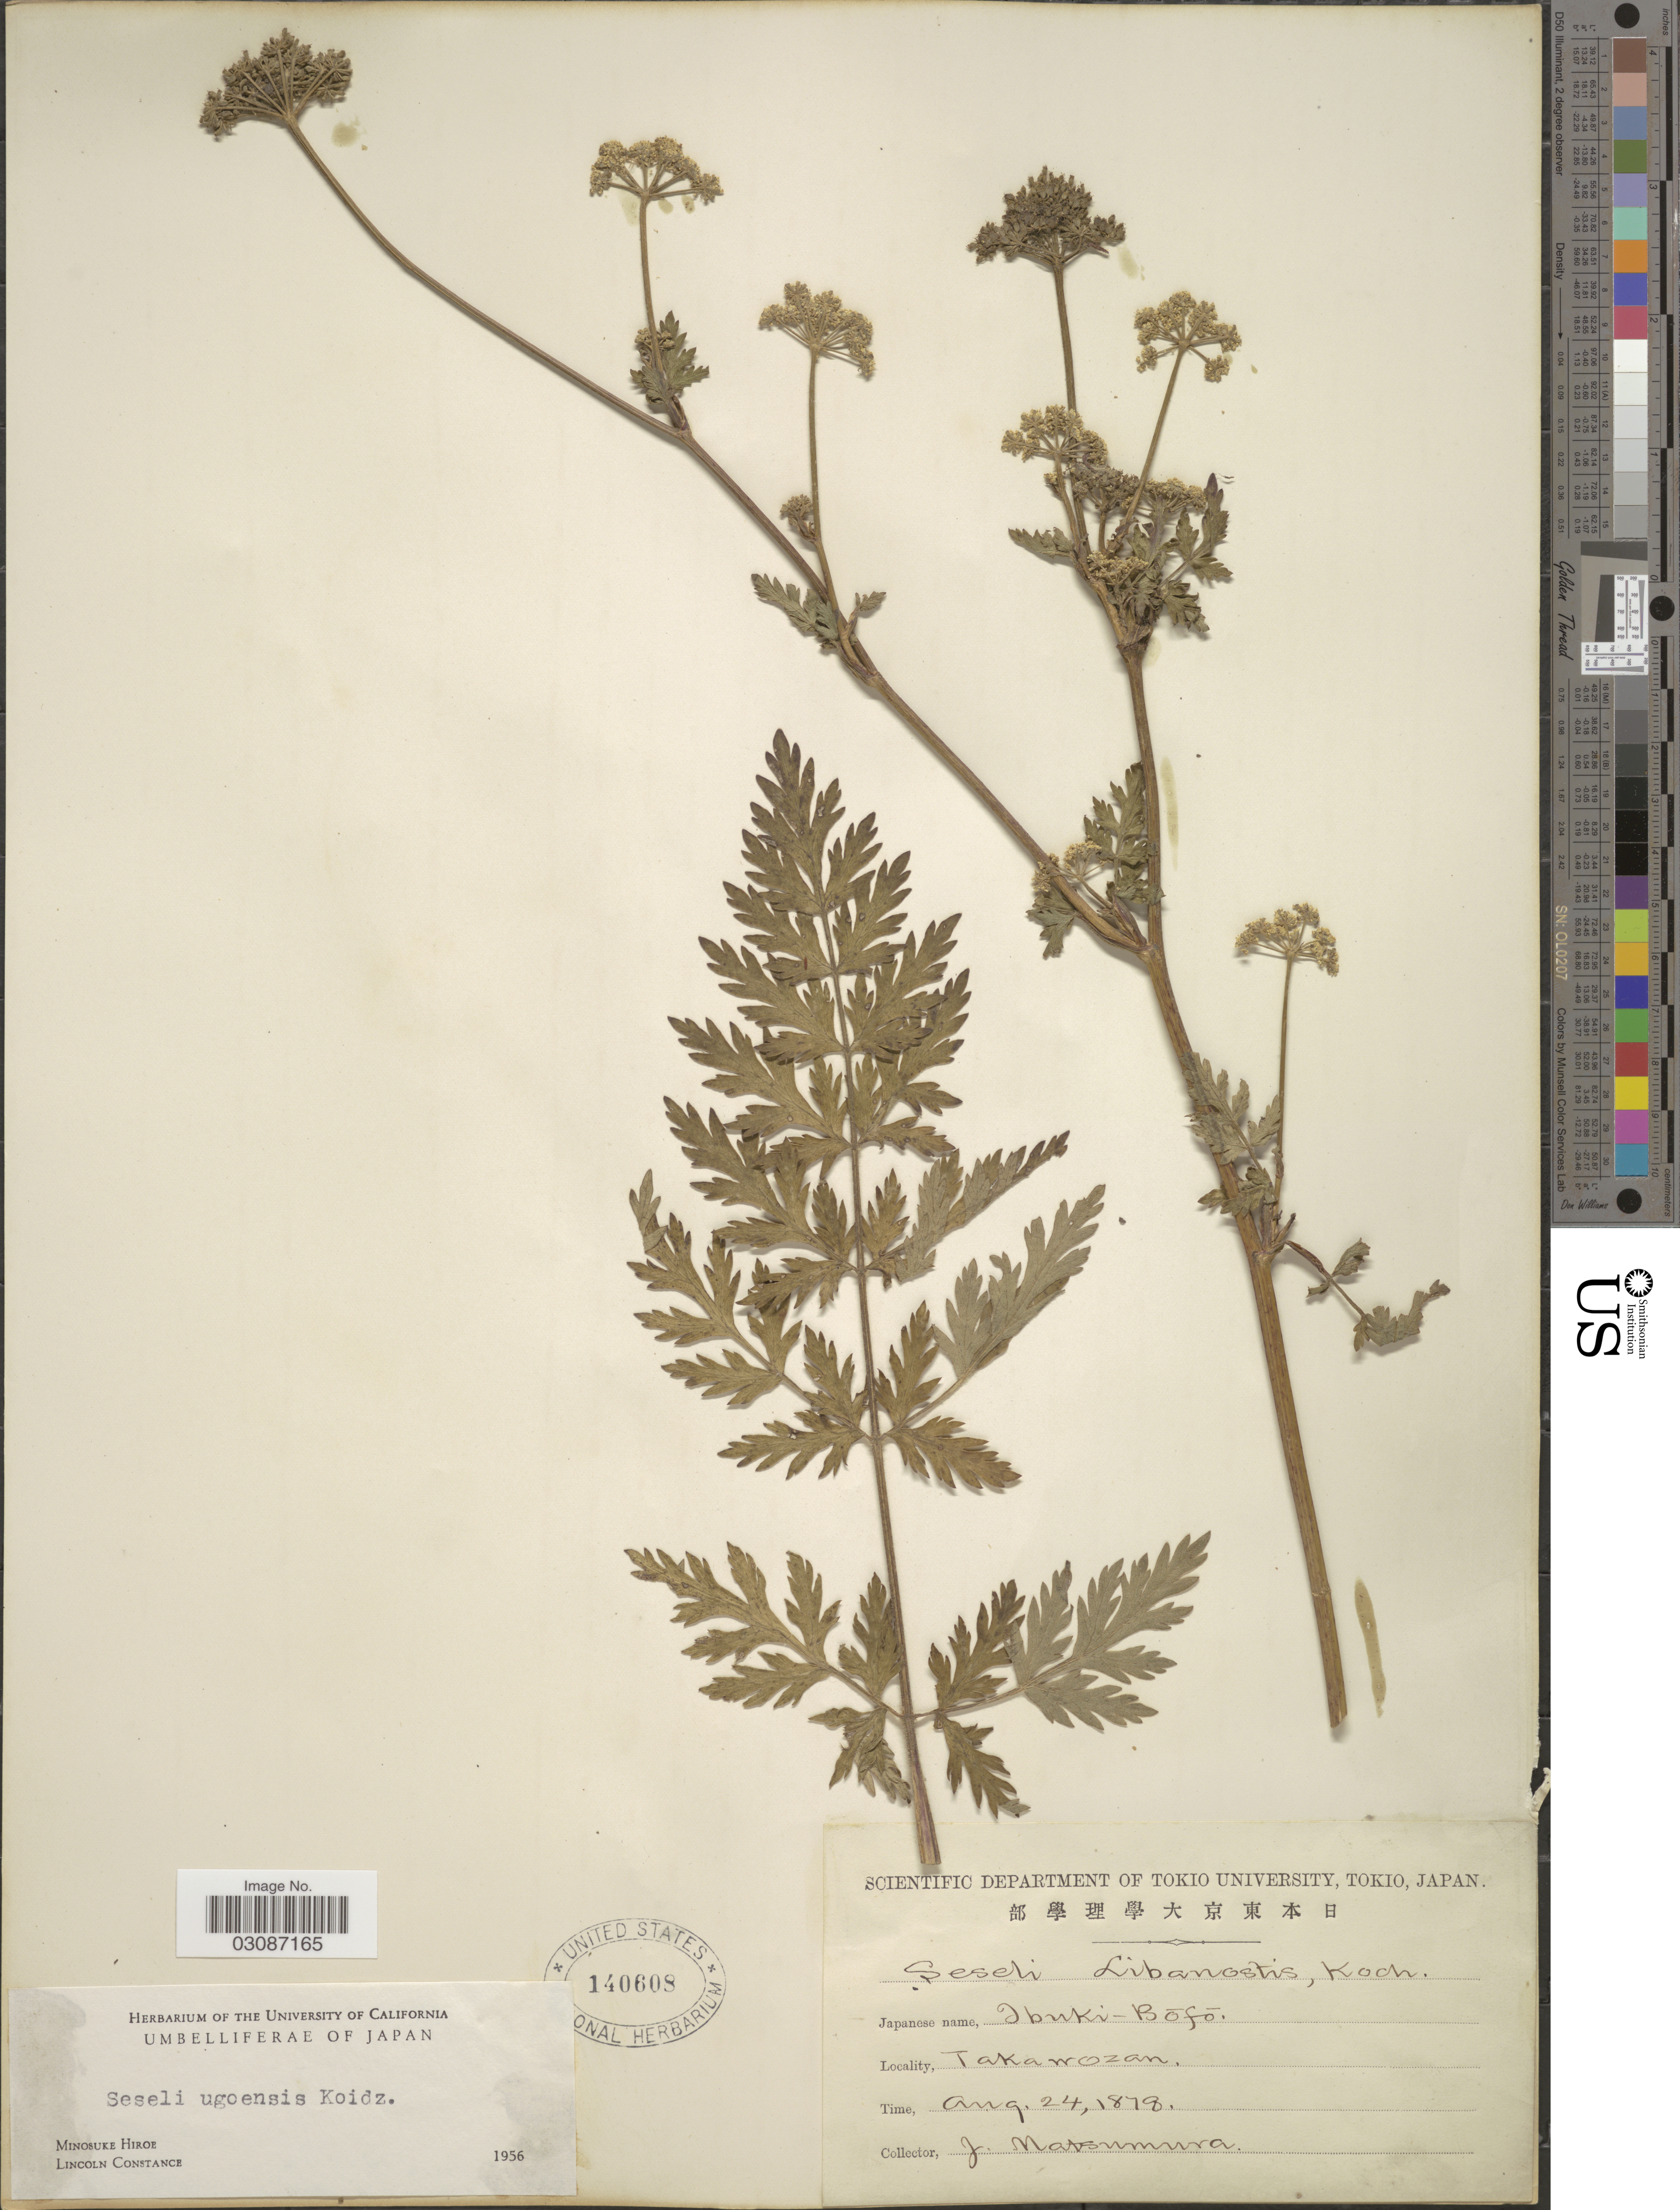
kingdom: Plantae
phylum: Tracheophyta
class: Magnoliopsida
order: Apiales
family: Apiaceae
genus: Seseli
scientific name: Seseli ugoensis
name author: Koidz.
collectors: J. Matsumura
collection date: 1878-08-24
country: Japan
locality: Takamozan.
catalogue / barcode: US 140608